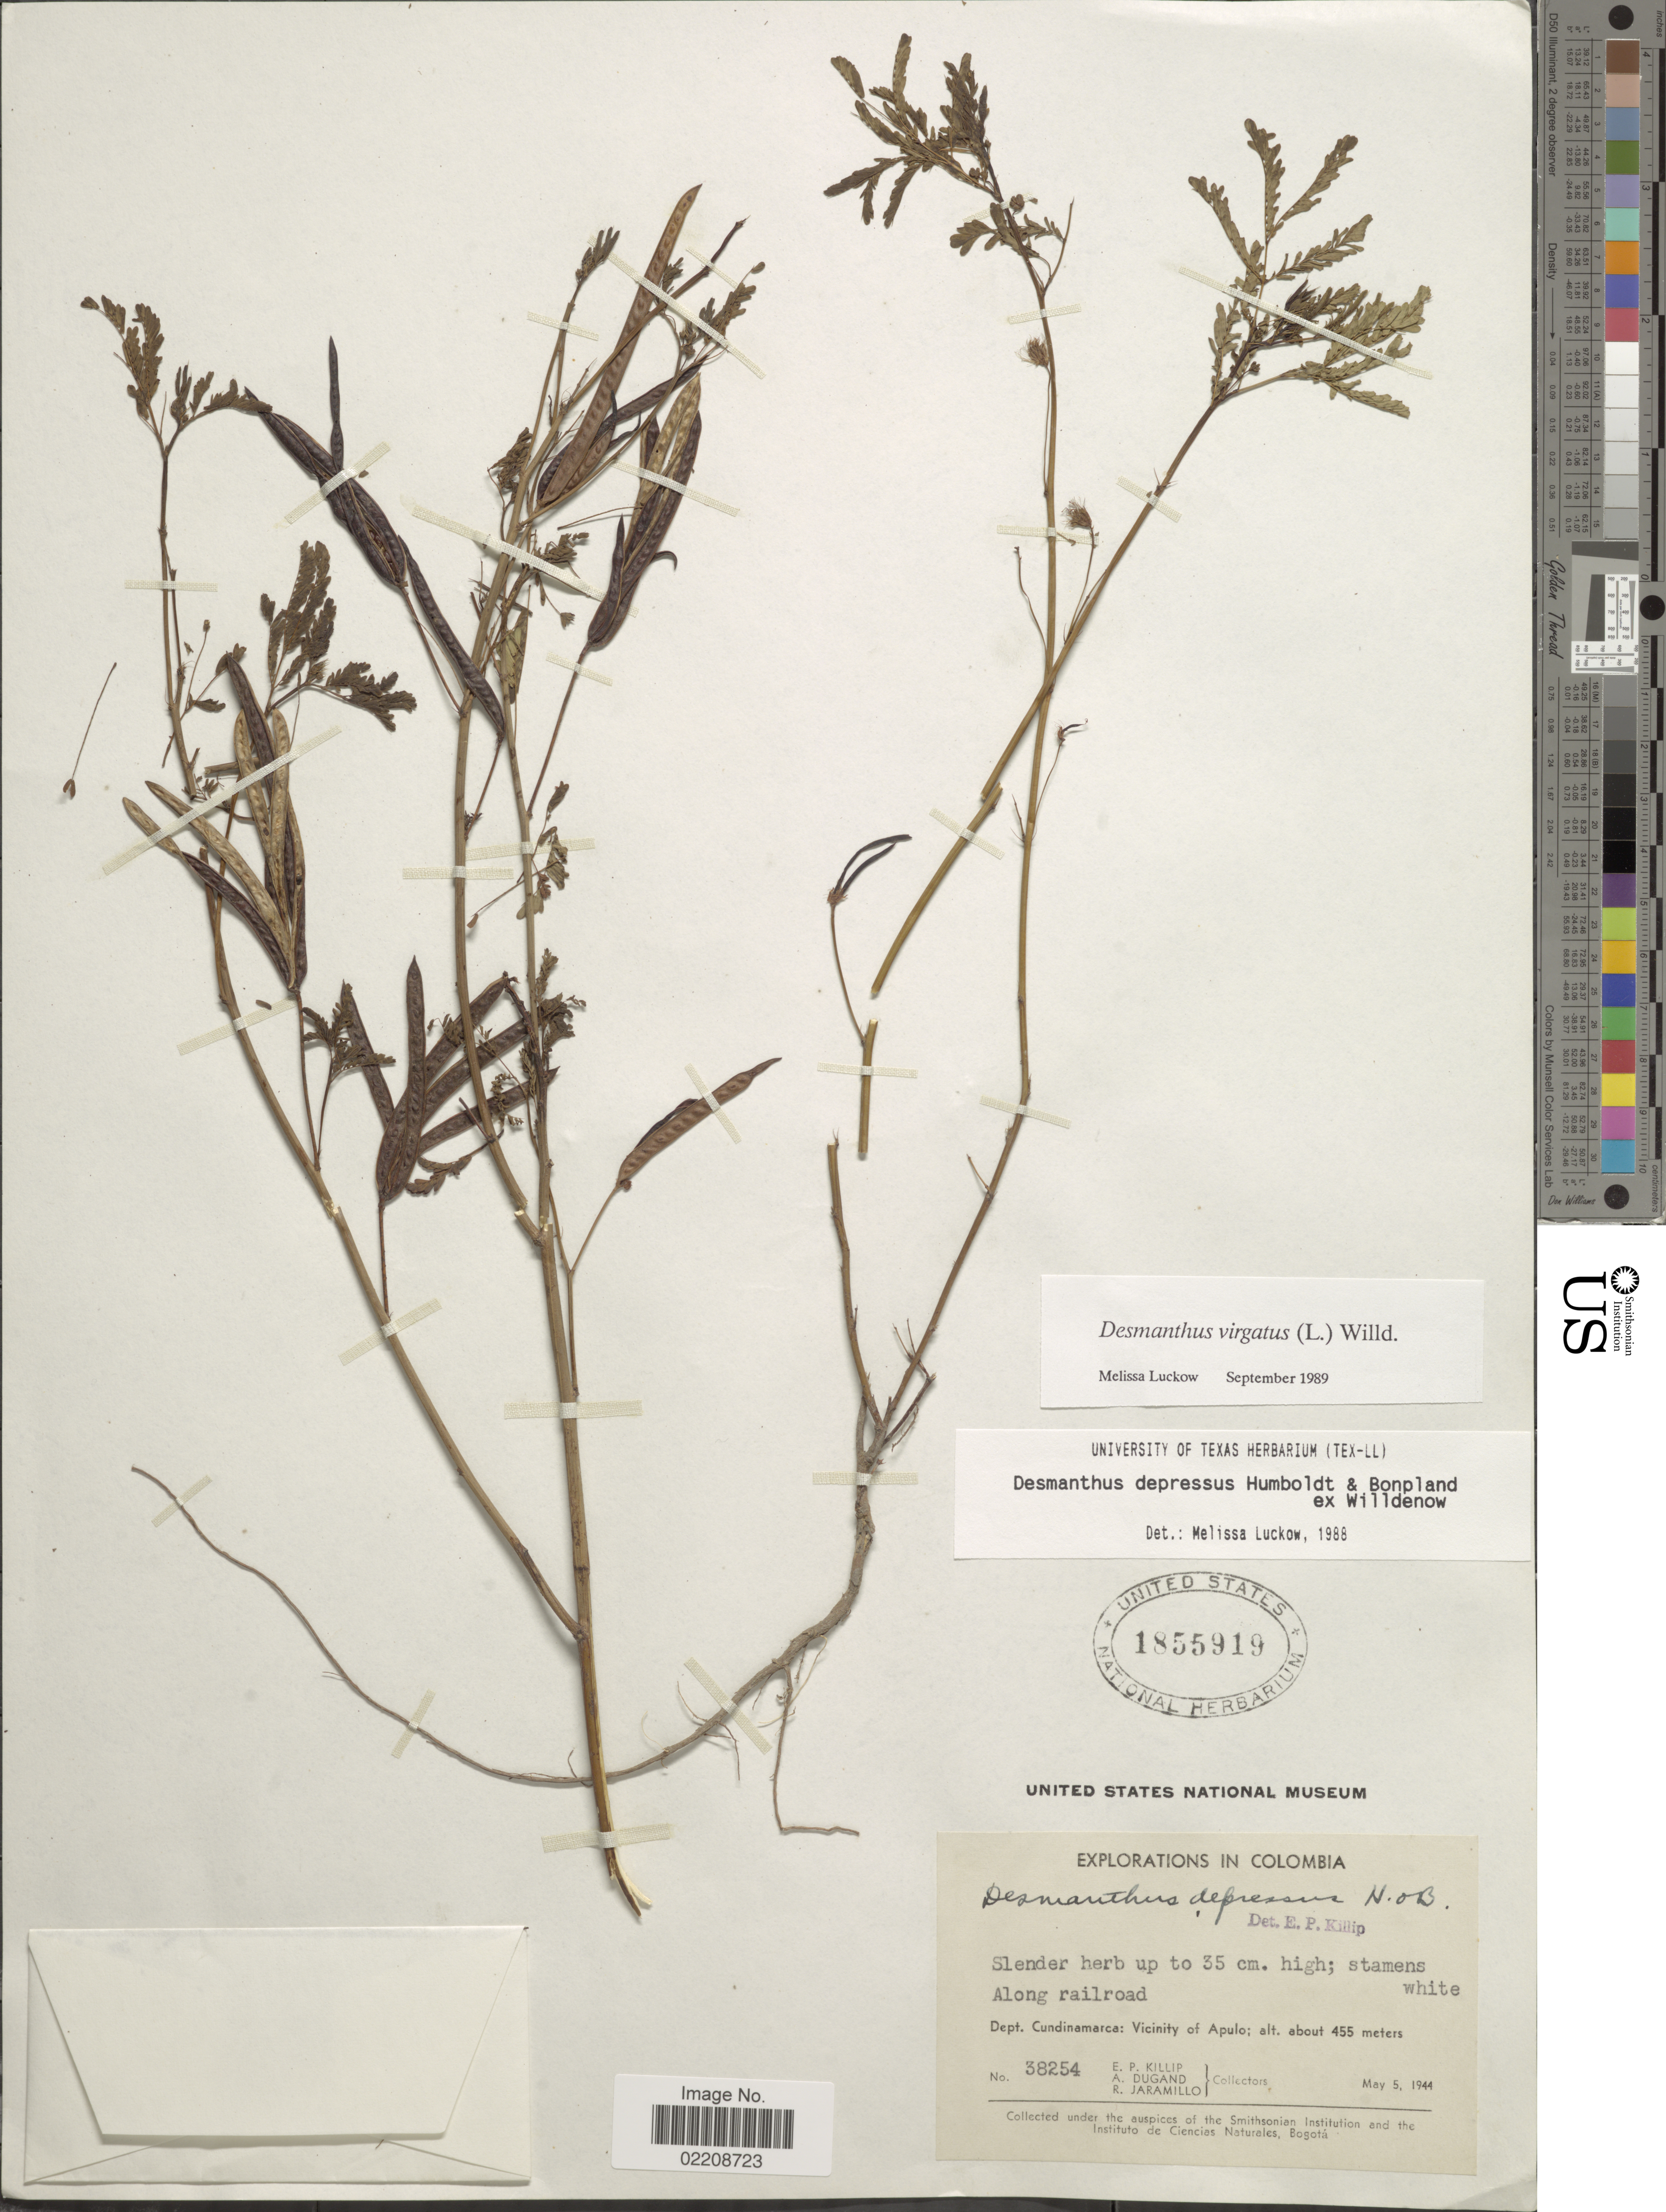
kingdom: Plantae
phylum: Tracheophyta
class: Magnoliopsida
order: Fabales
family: Fabaceae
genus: Desmanthus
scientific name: Desmanthus virgatus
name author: (L.) Willd.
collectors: E. P. Killip, A. Dugand & R. Jaramillo M.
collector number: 38254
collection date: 1944-05-05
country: Colombia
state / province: Cundinamarca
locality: Vicinity of Apulo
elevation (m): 455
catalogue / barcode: US 1855919